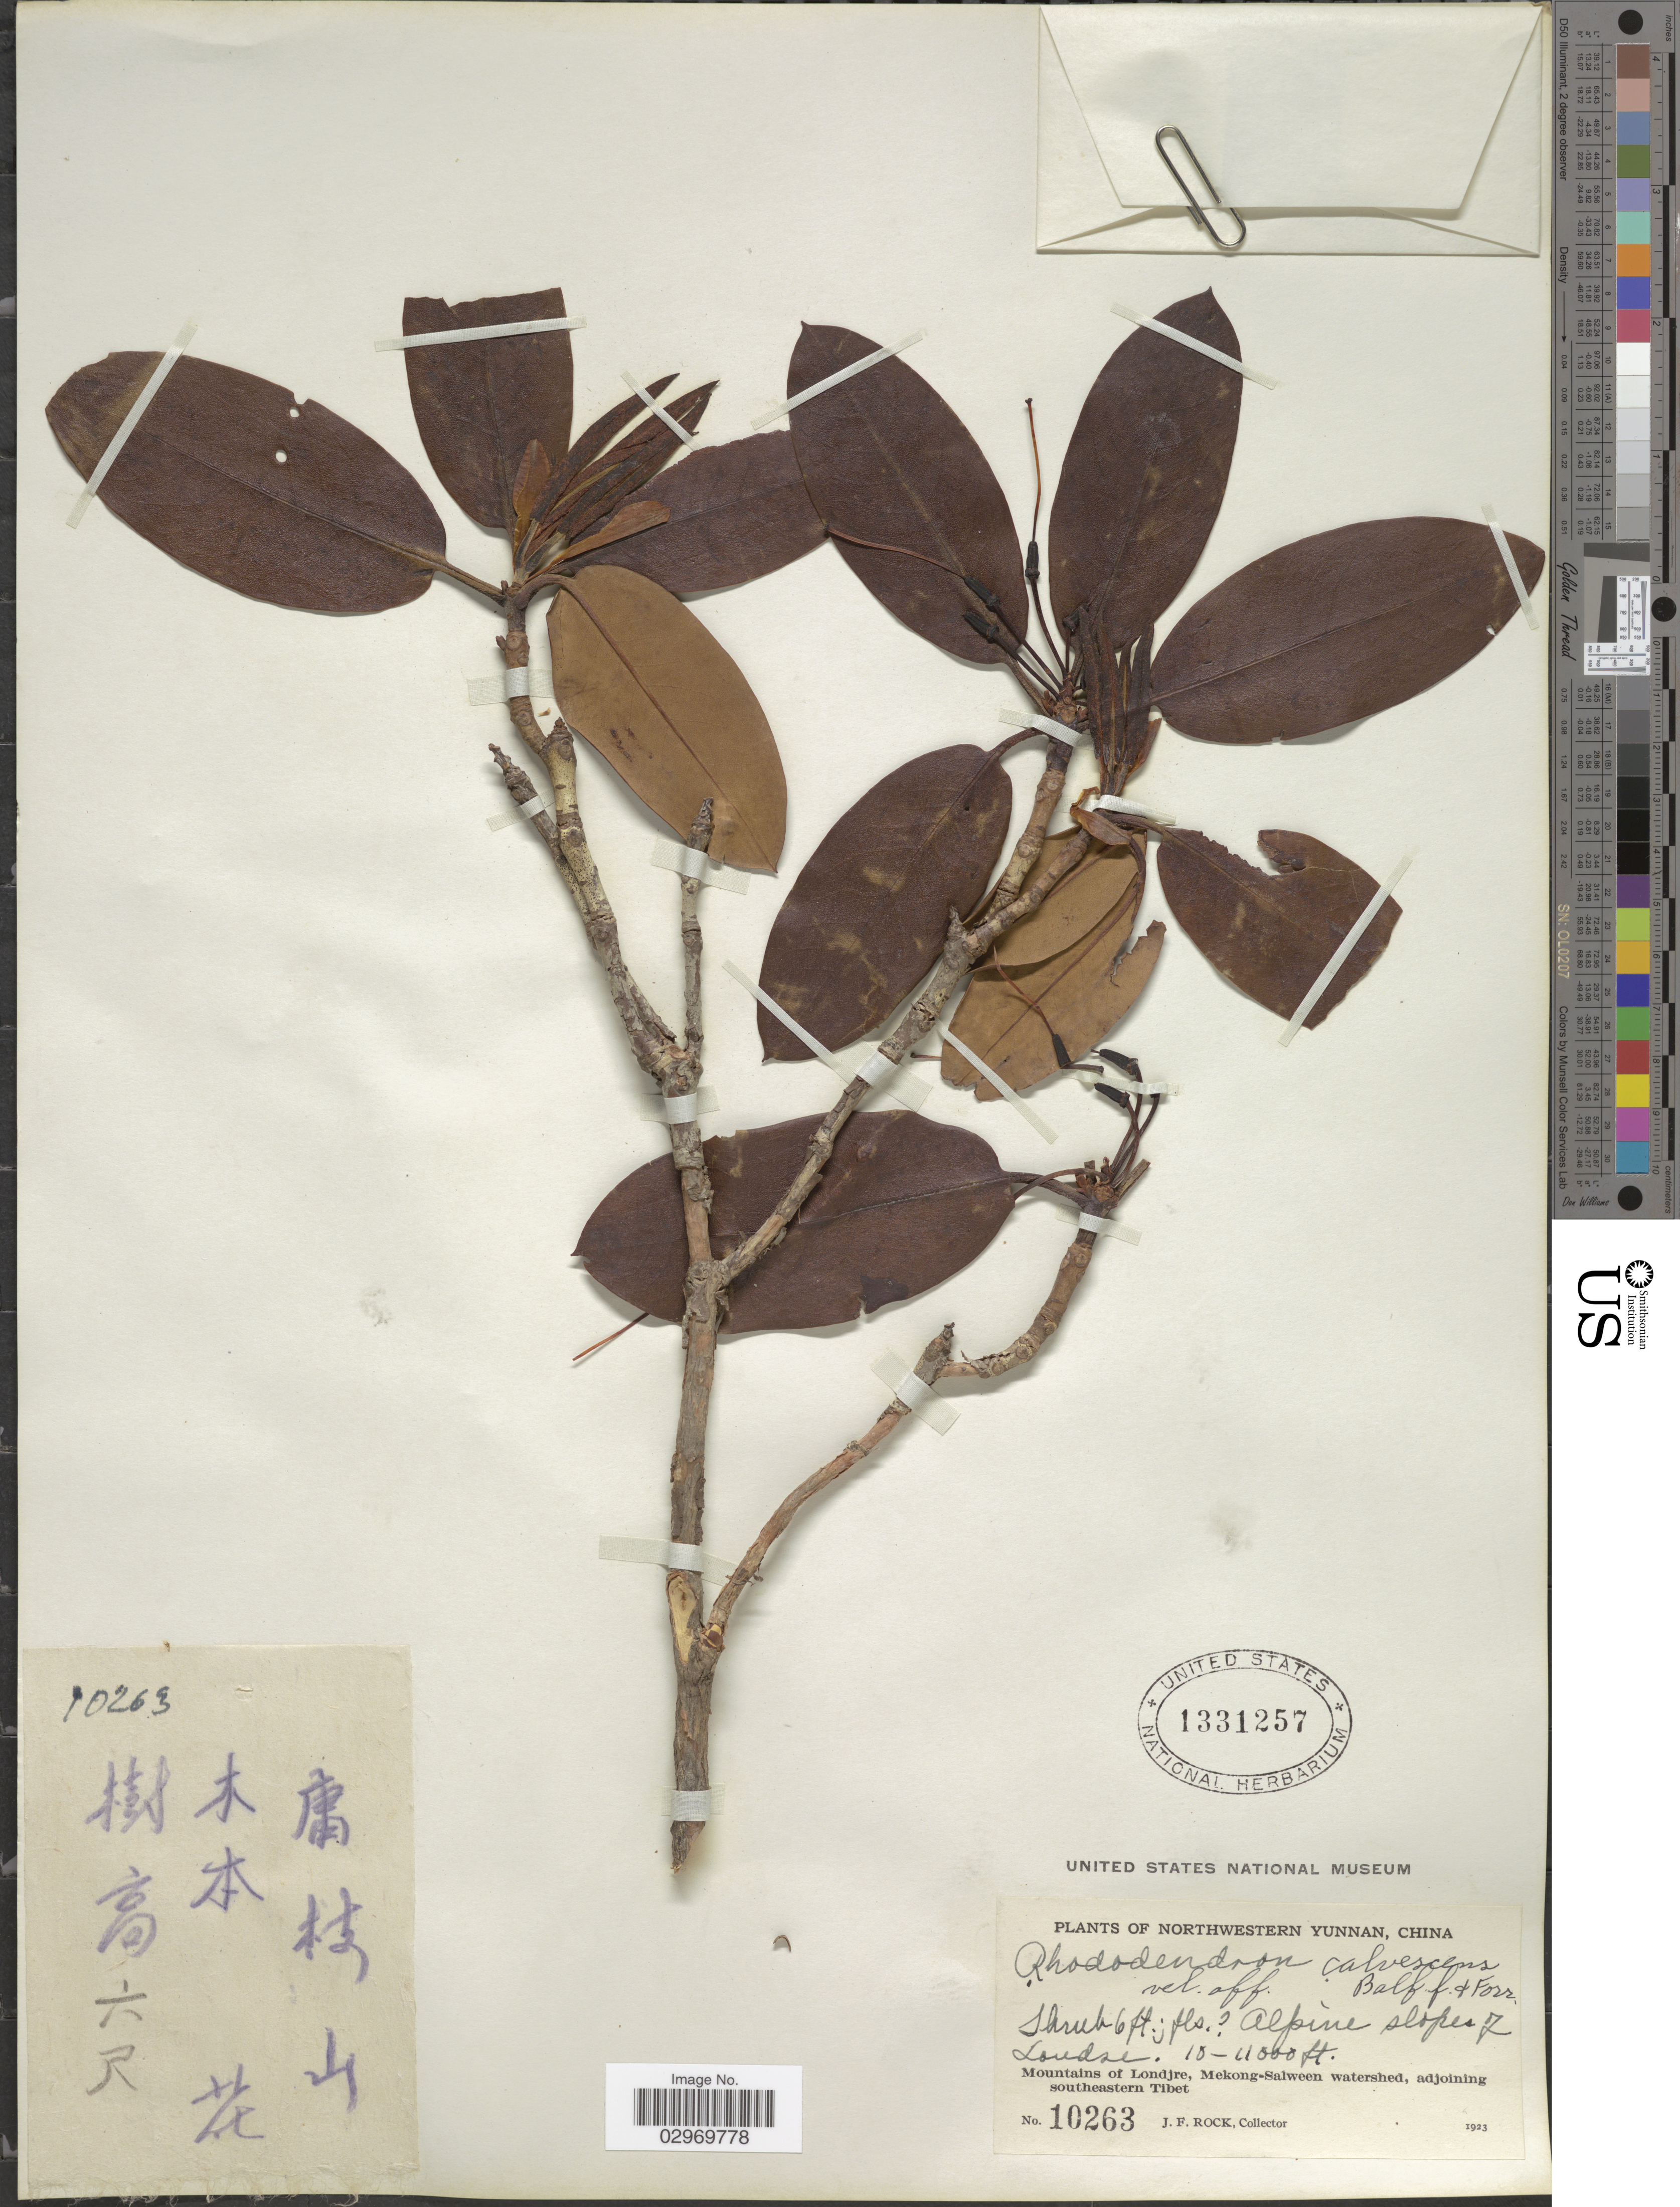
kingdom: Plantae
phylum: Tracheophyta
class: Magnoliopsida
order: Ericales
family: Ericaceae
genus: Rhododendron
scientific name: Rhododendron calvescens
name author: Balf. f. & Forrest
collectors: J. Rock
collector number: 10263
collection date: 1923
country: China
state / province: Yunnan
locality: Northwestern Yunnan. Alpine slopes of Londjre. Mountains of Londjre, Mekong-Salween watershed, adjoining southeastern Tibet.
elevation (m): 3048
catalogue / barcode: US 1331257